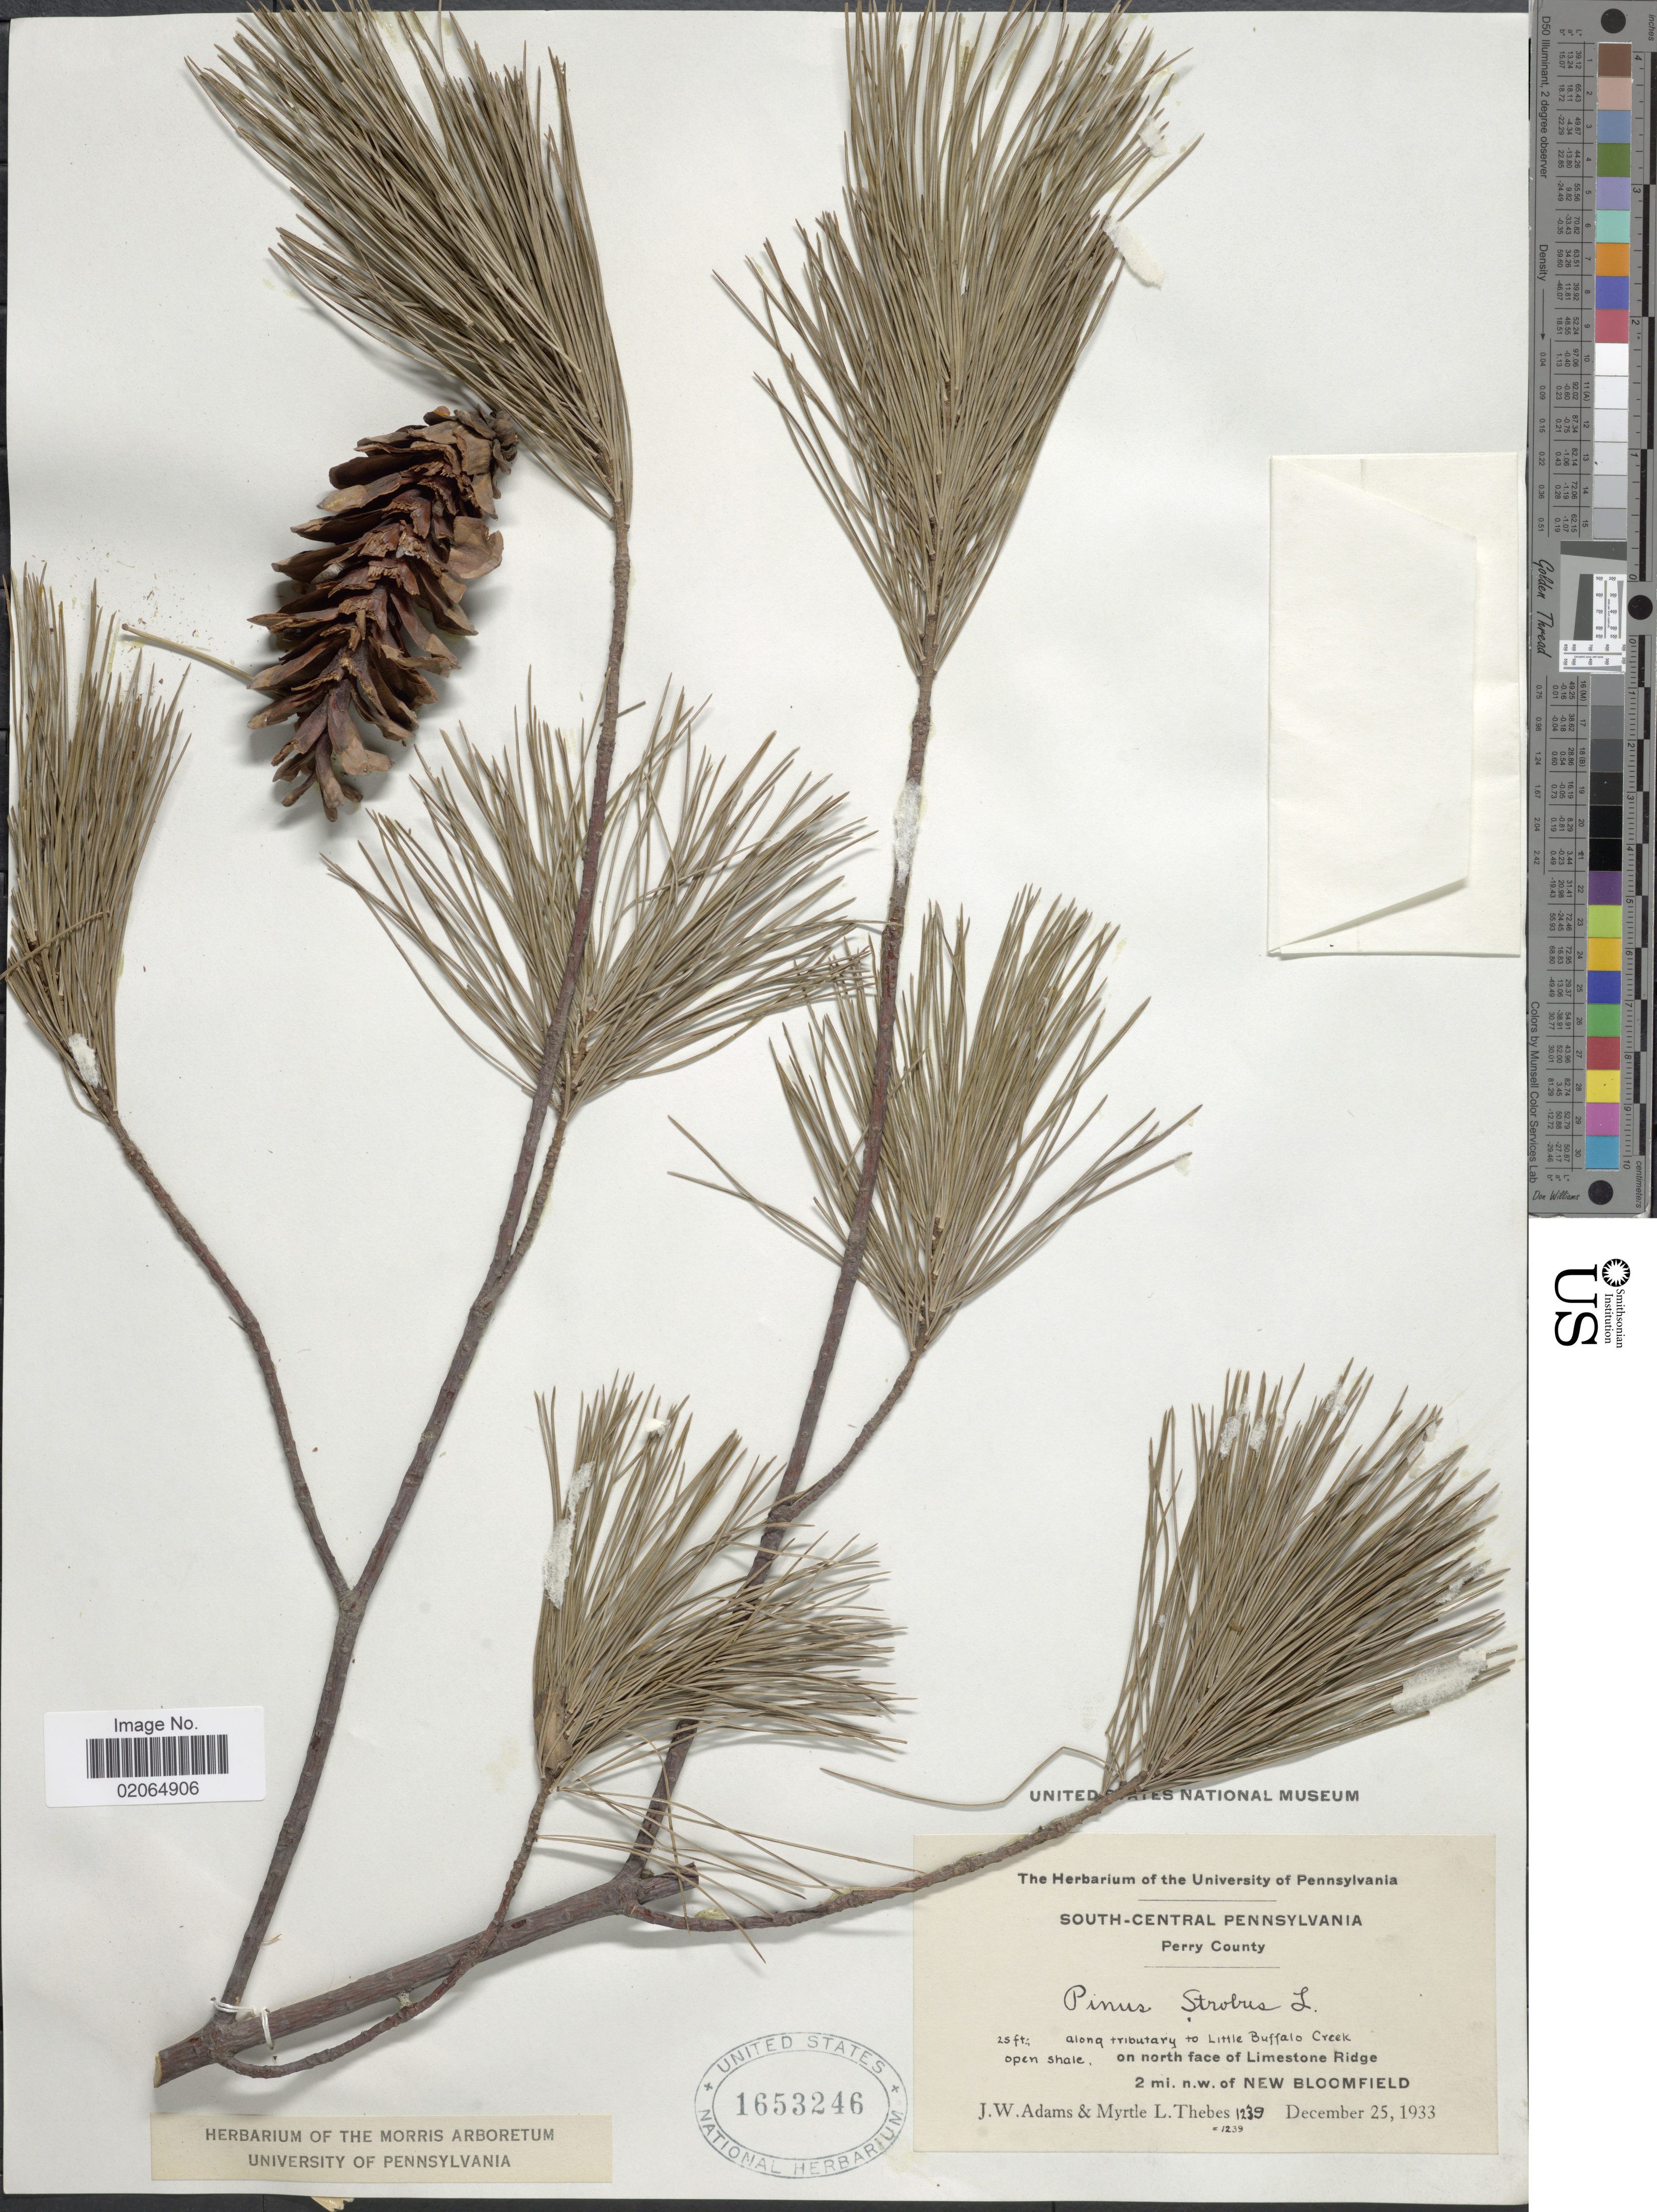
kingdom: Plantae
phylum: Tracheophyta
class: Pinopsida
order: Pinales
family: Pinaceae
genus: Pinus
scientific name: Pinus strobus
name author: L.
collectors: J. Adams & M. Thebes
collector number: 1239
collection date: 1933-12-25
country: United States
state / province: Pennsylvania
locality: South Central Pennsylvania, Perry County, along tributary to Little Buffalo Creek, on north face of Limestone Ridge, 2 mi. n.w. of New Bloomfield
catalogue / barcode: US 1653246